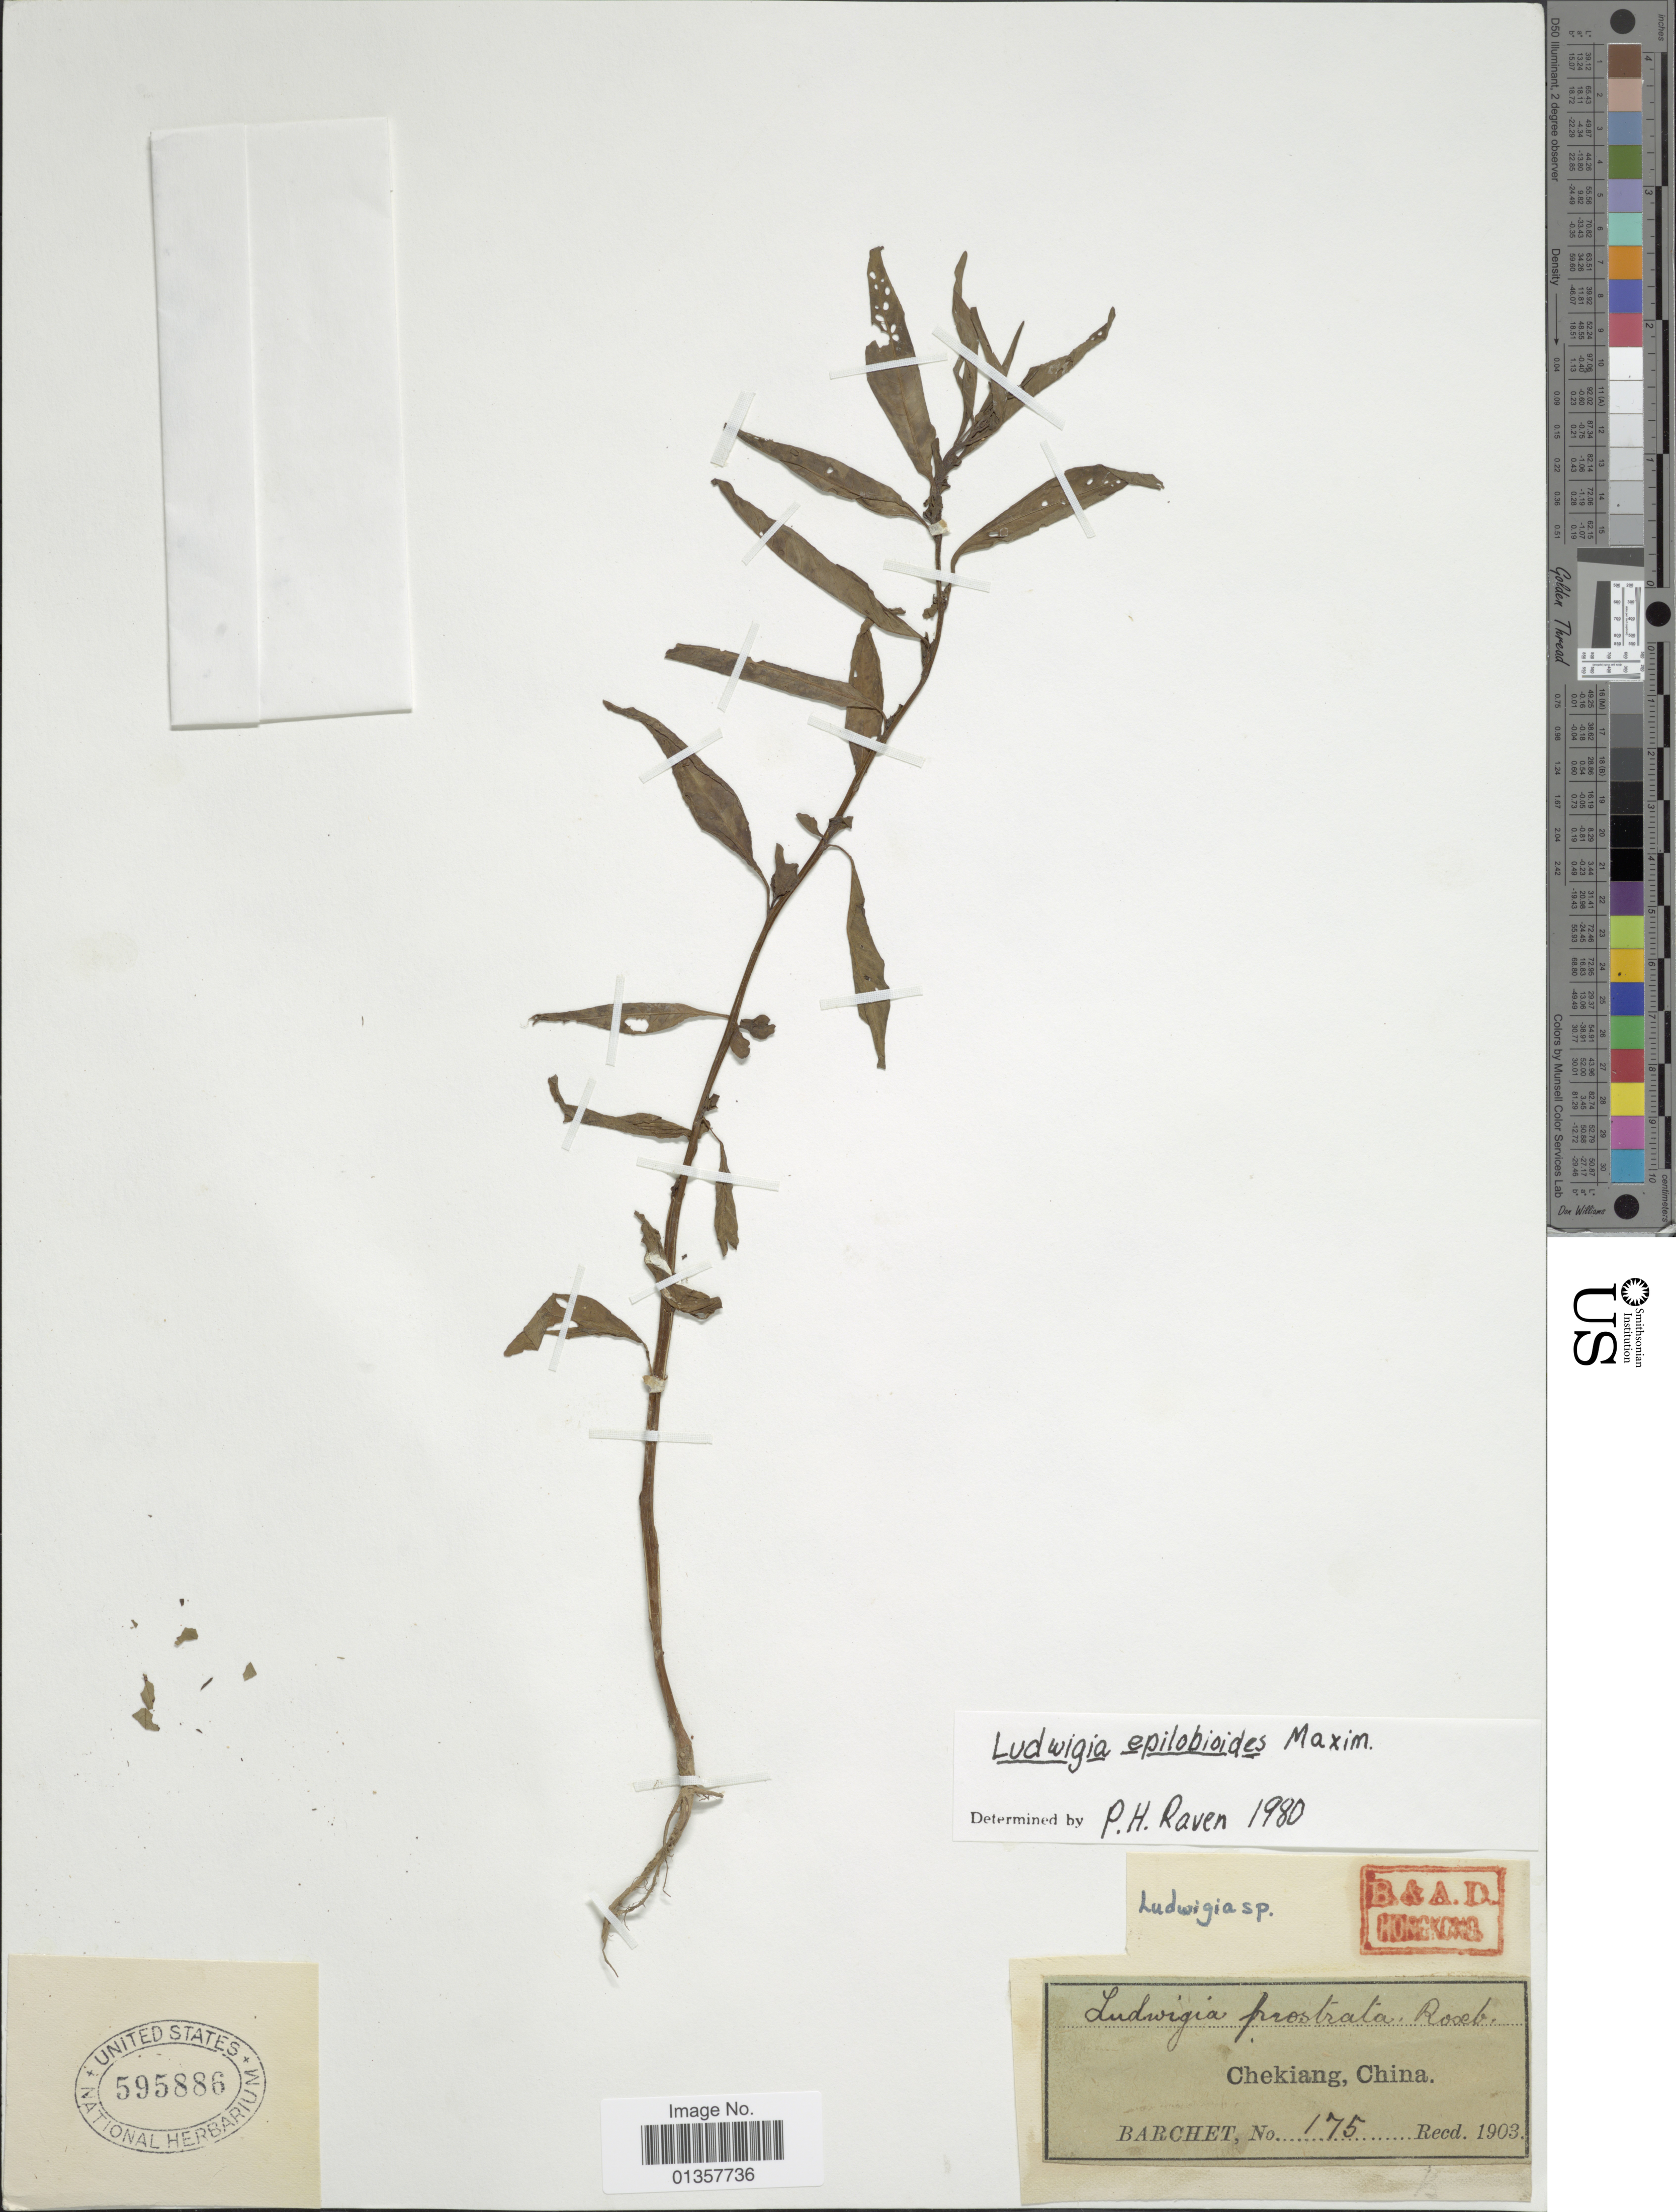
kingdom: Plantae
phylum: Tracheophyta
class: Magnoliopsida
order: Myrtales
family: Onagraceae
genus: Ludwigia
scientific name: Ludwigia epilobioides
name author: Maxim.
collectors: Barchet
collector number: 175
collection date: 1903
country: China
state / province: Zhejiang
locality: Chekiang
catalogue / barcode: US 595886